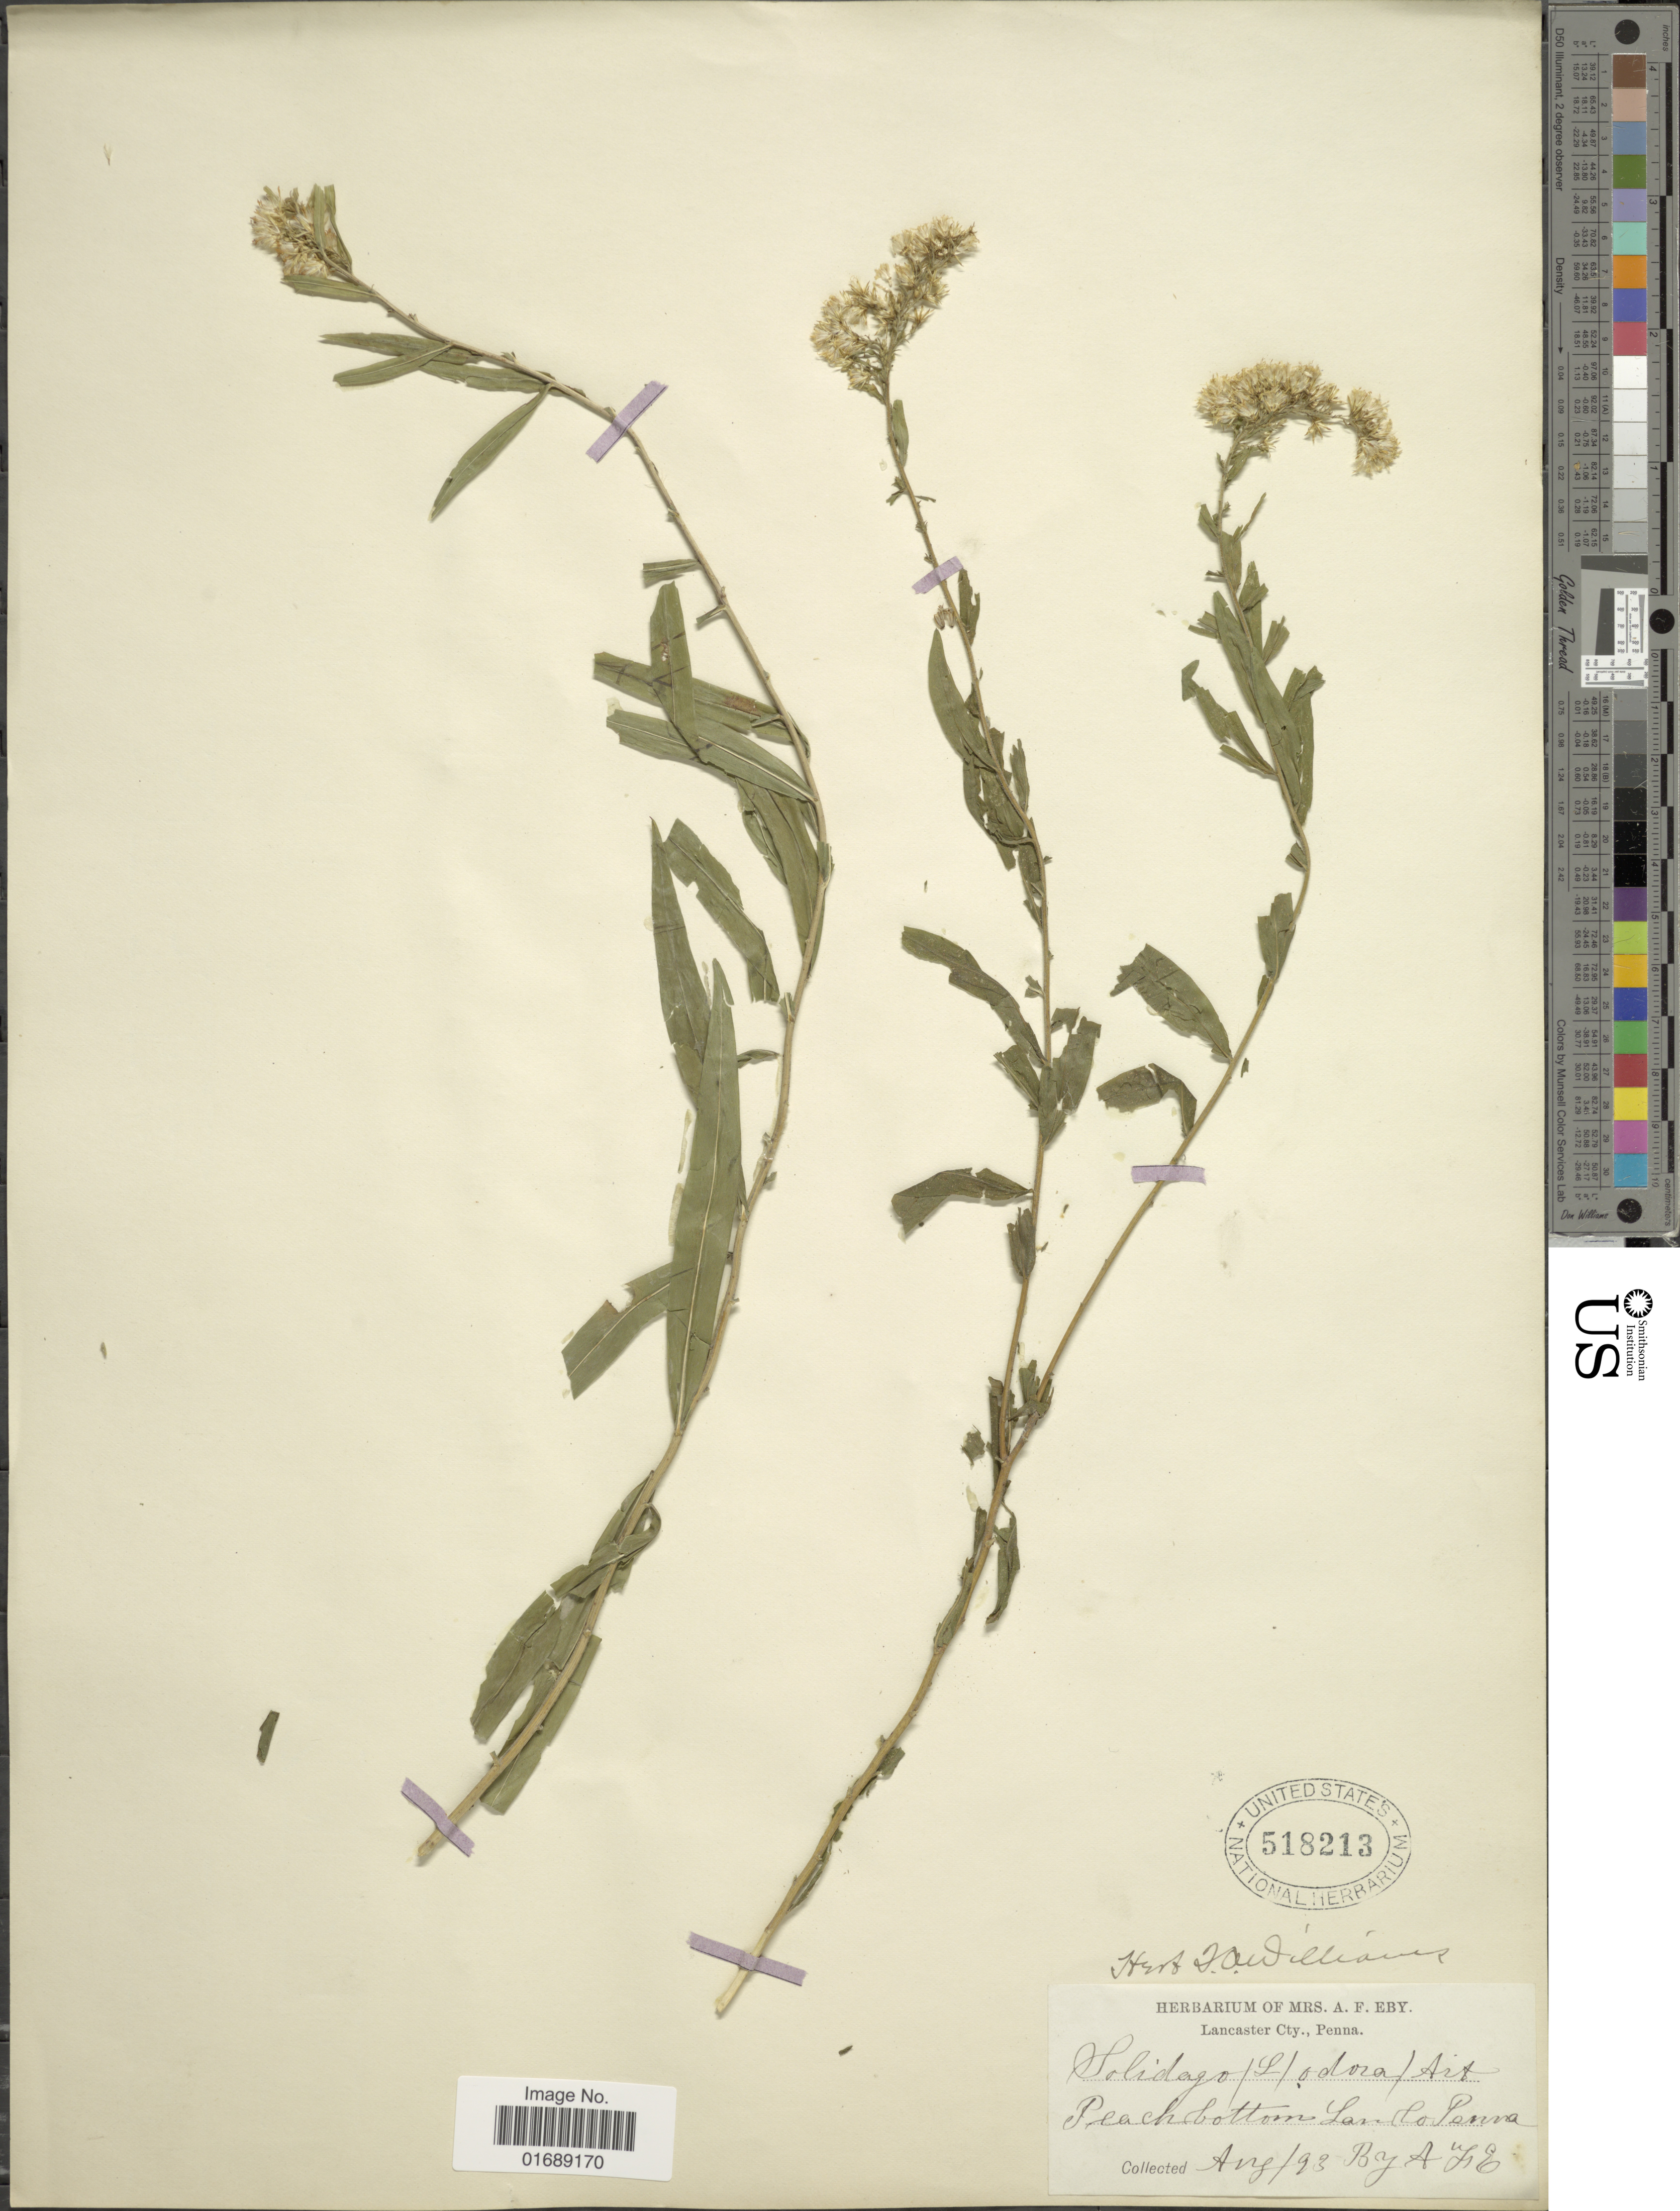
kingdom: Plantae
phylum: Tracheophyta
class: Magnoliopsida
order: Asterales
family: Asteraceae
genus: Solidago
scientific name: Solidago odora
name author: Aiton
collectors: A. F. Eby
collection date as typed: Transcribed d/m/y: /8/93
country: United States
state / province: Pennsylvania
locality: Peach bottom Lancaster Cty., Penna.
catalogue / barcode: US 518213